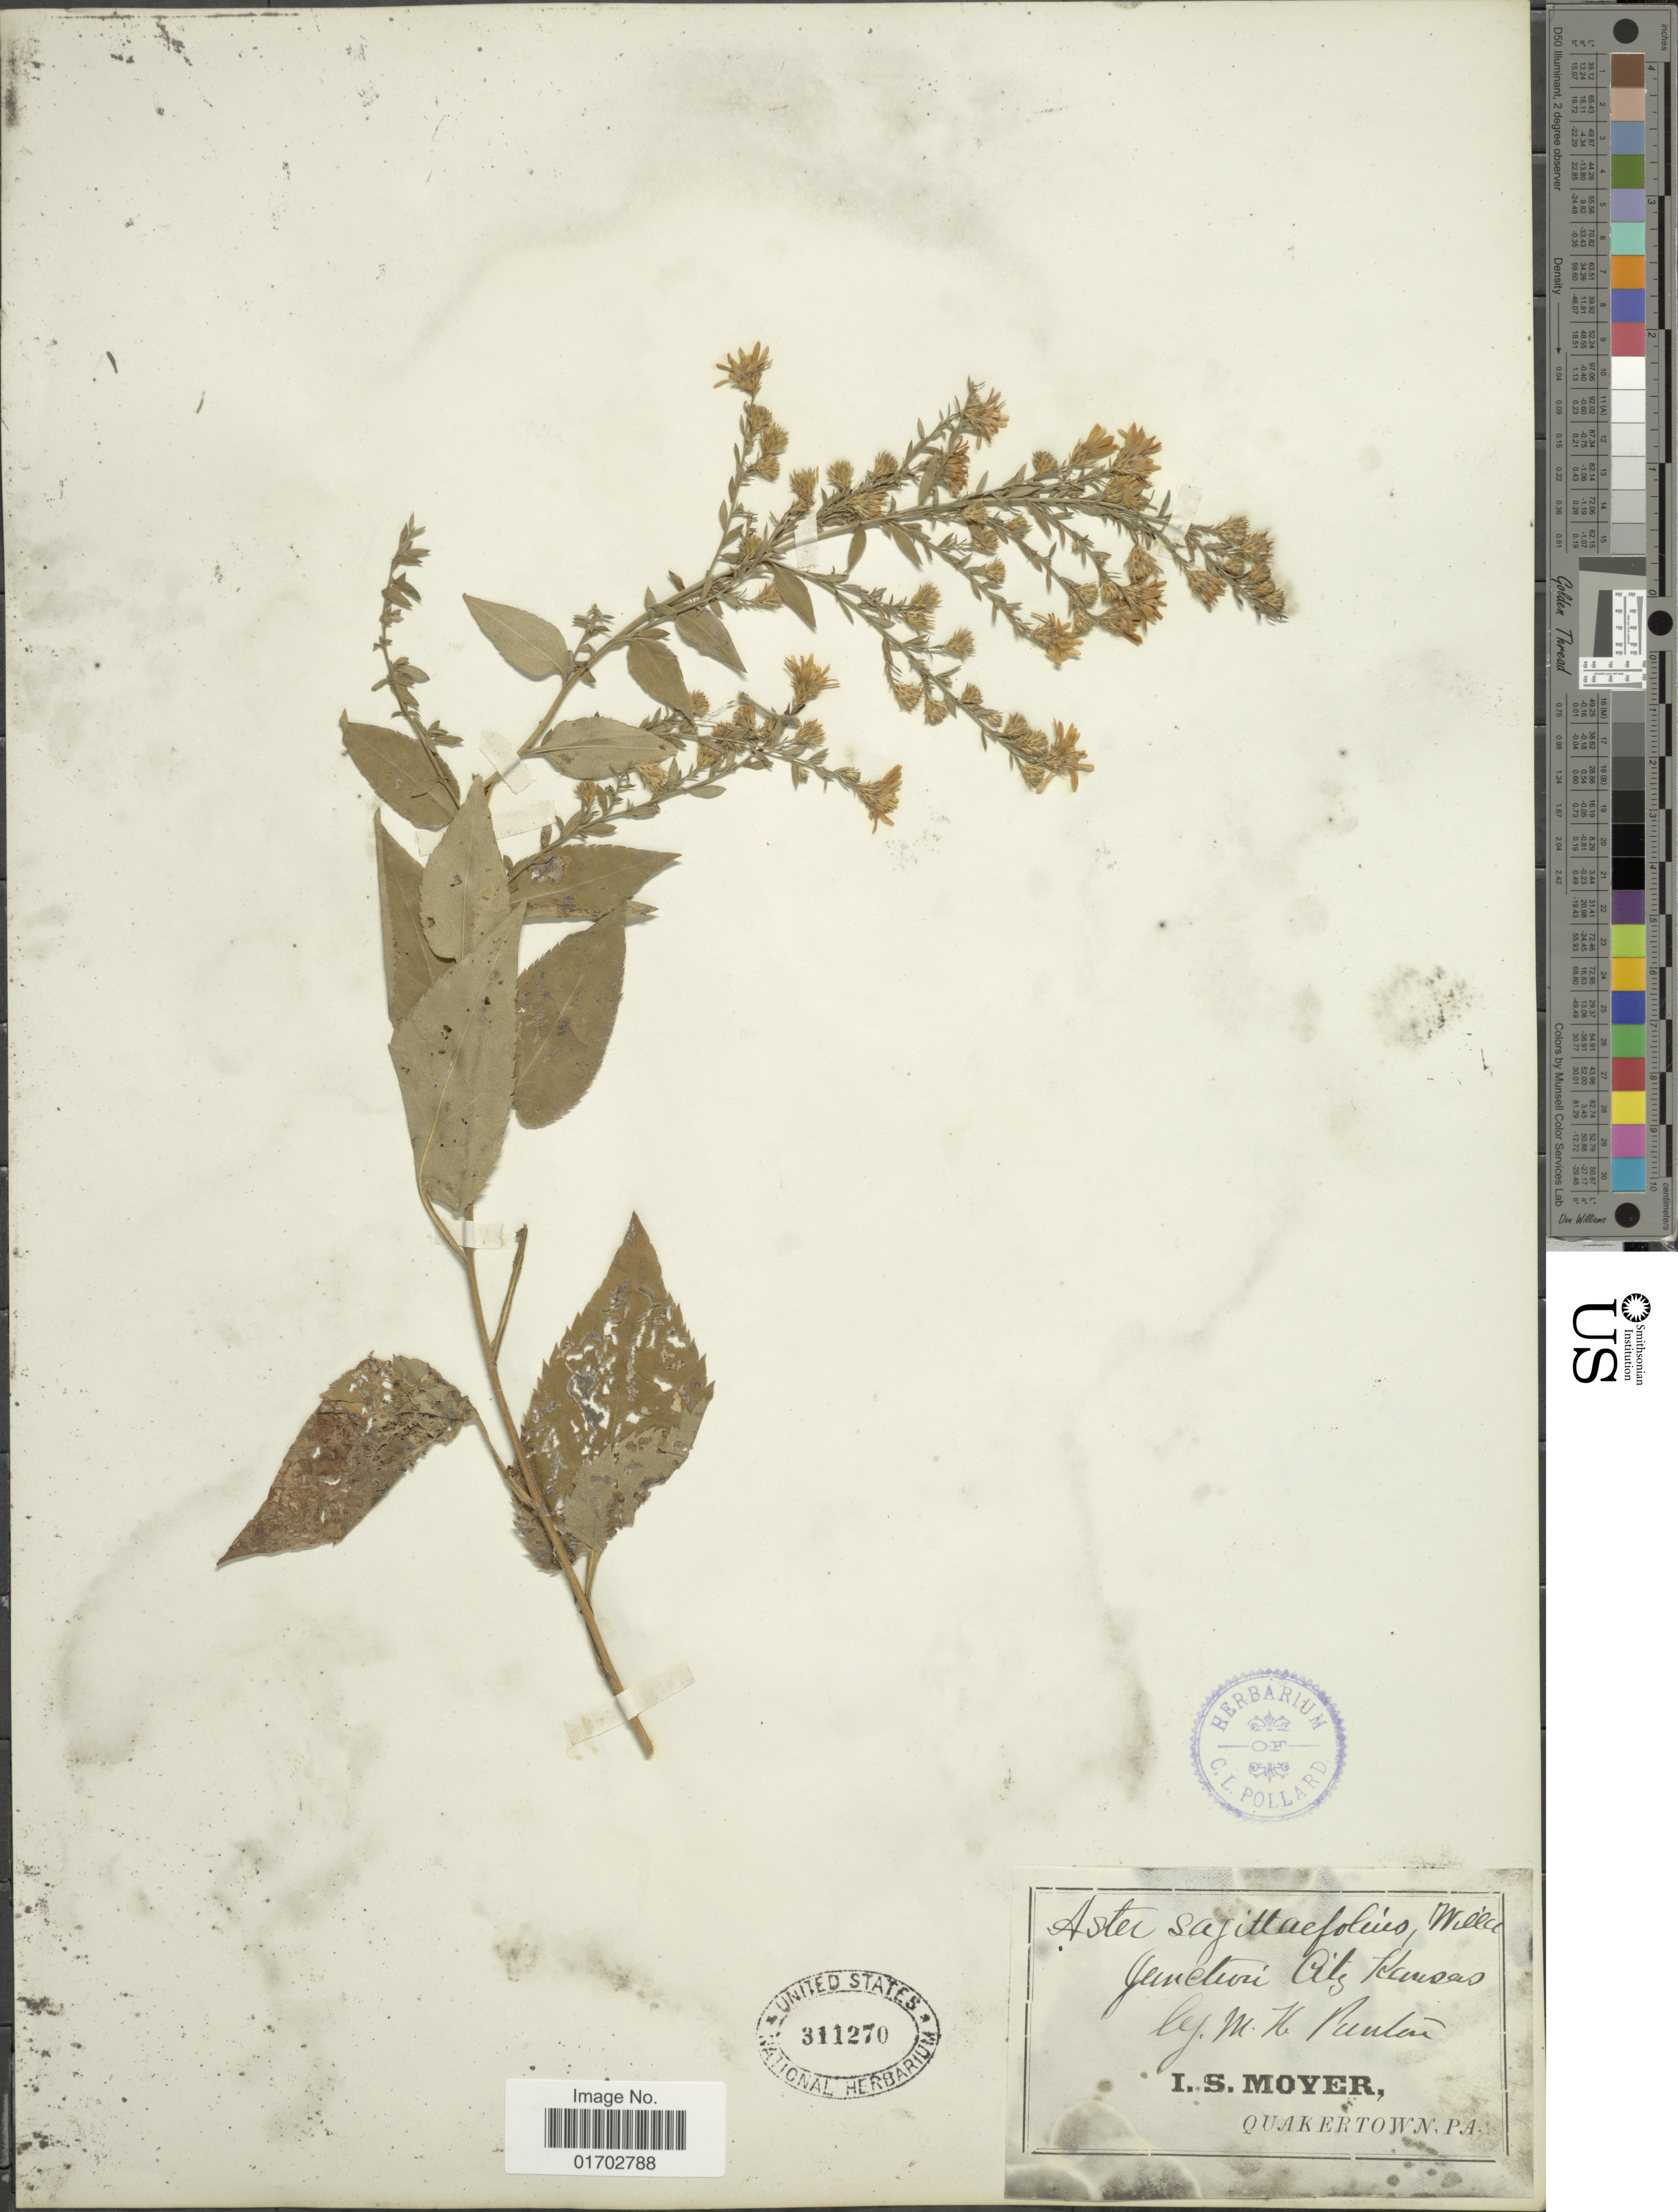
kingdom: Plantae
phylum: Tracheophyta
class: Magnoliopsida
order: Asterales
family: Asteraceae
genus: Symphyotrichum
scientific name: Symphyotrichum sagittifolium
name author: (Wedem. ex Willd.) G.L. Nesom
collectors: M. Punton & I. S. Moyer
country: United States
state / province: Pennsylvania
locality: Quakertown.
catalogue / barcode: US 311270